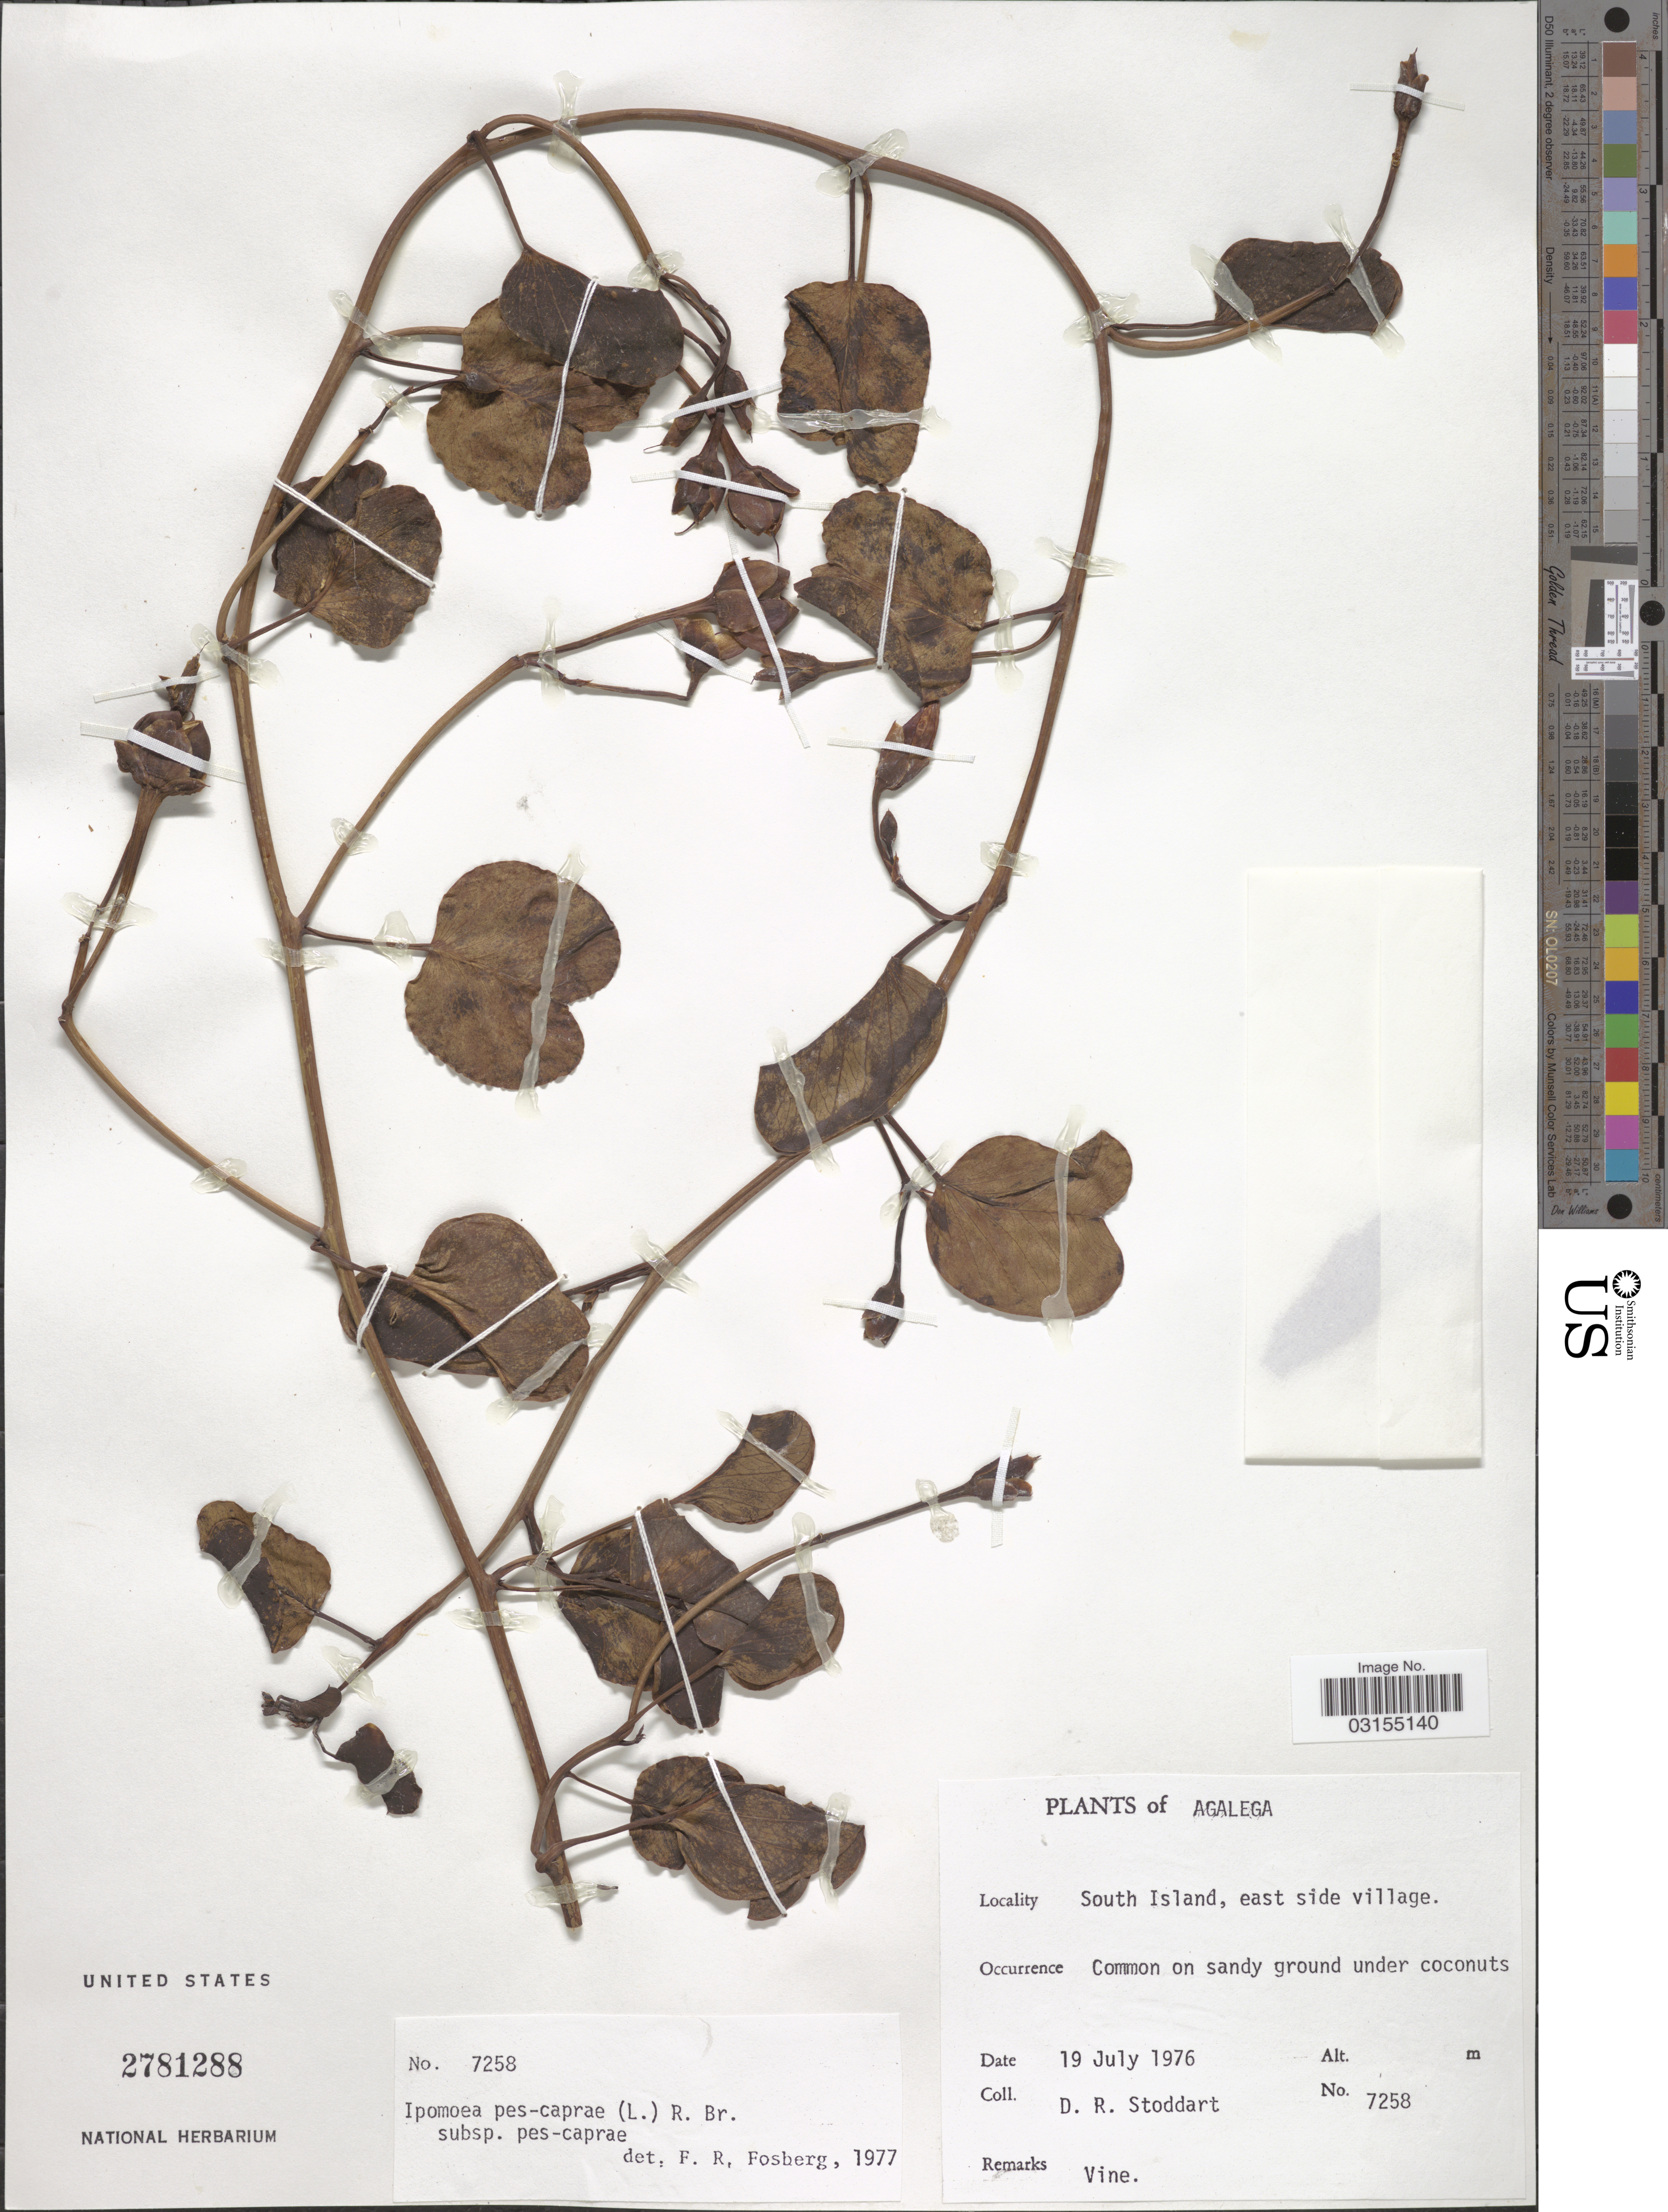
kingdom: Plantae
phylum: Tracheophyta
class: Magnoliopsida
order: Solanales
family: Convolvulaceae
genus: Ipomoea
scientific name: Ipomoea pes-caprae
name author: (L.) R. Br.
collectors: D. R. Stoddart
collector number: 7258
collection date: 1976-07-19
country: Mauritius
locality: Agalega, South Island, east side village.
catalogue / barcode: US 2781288